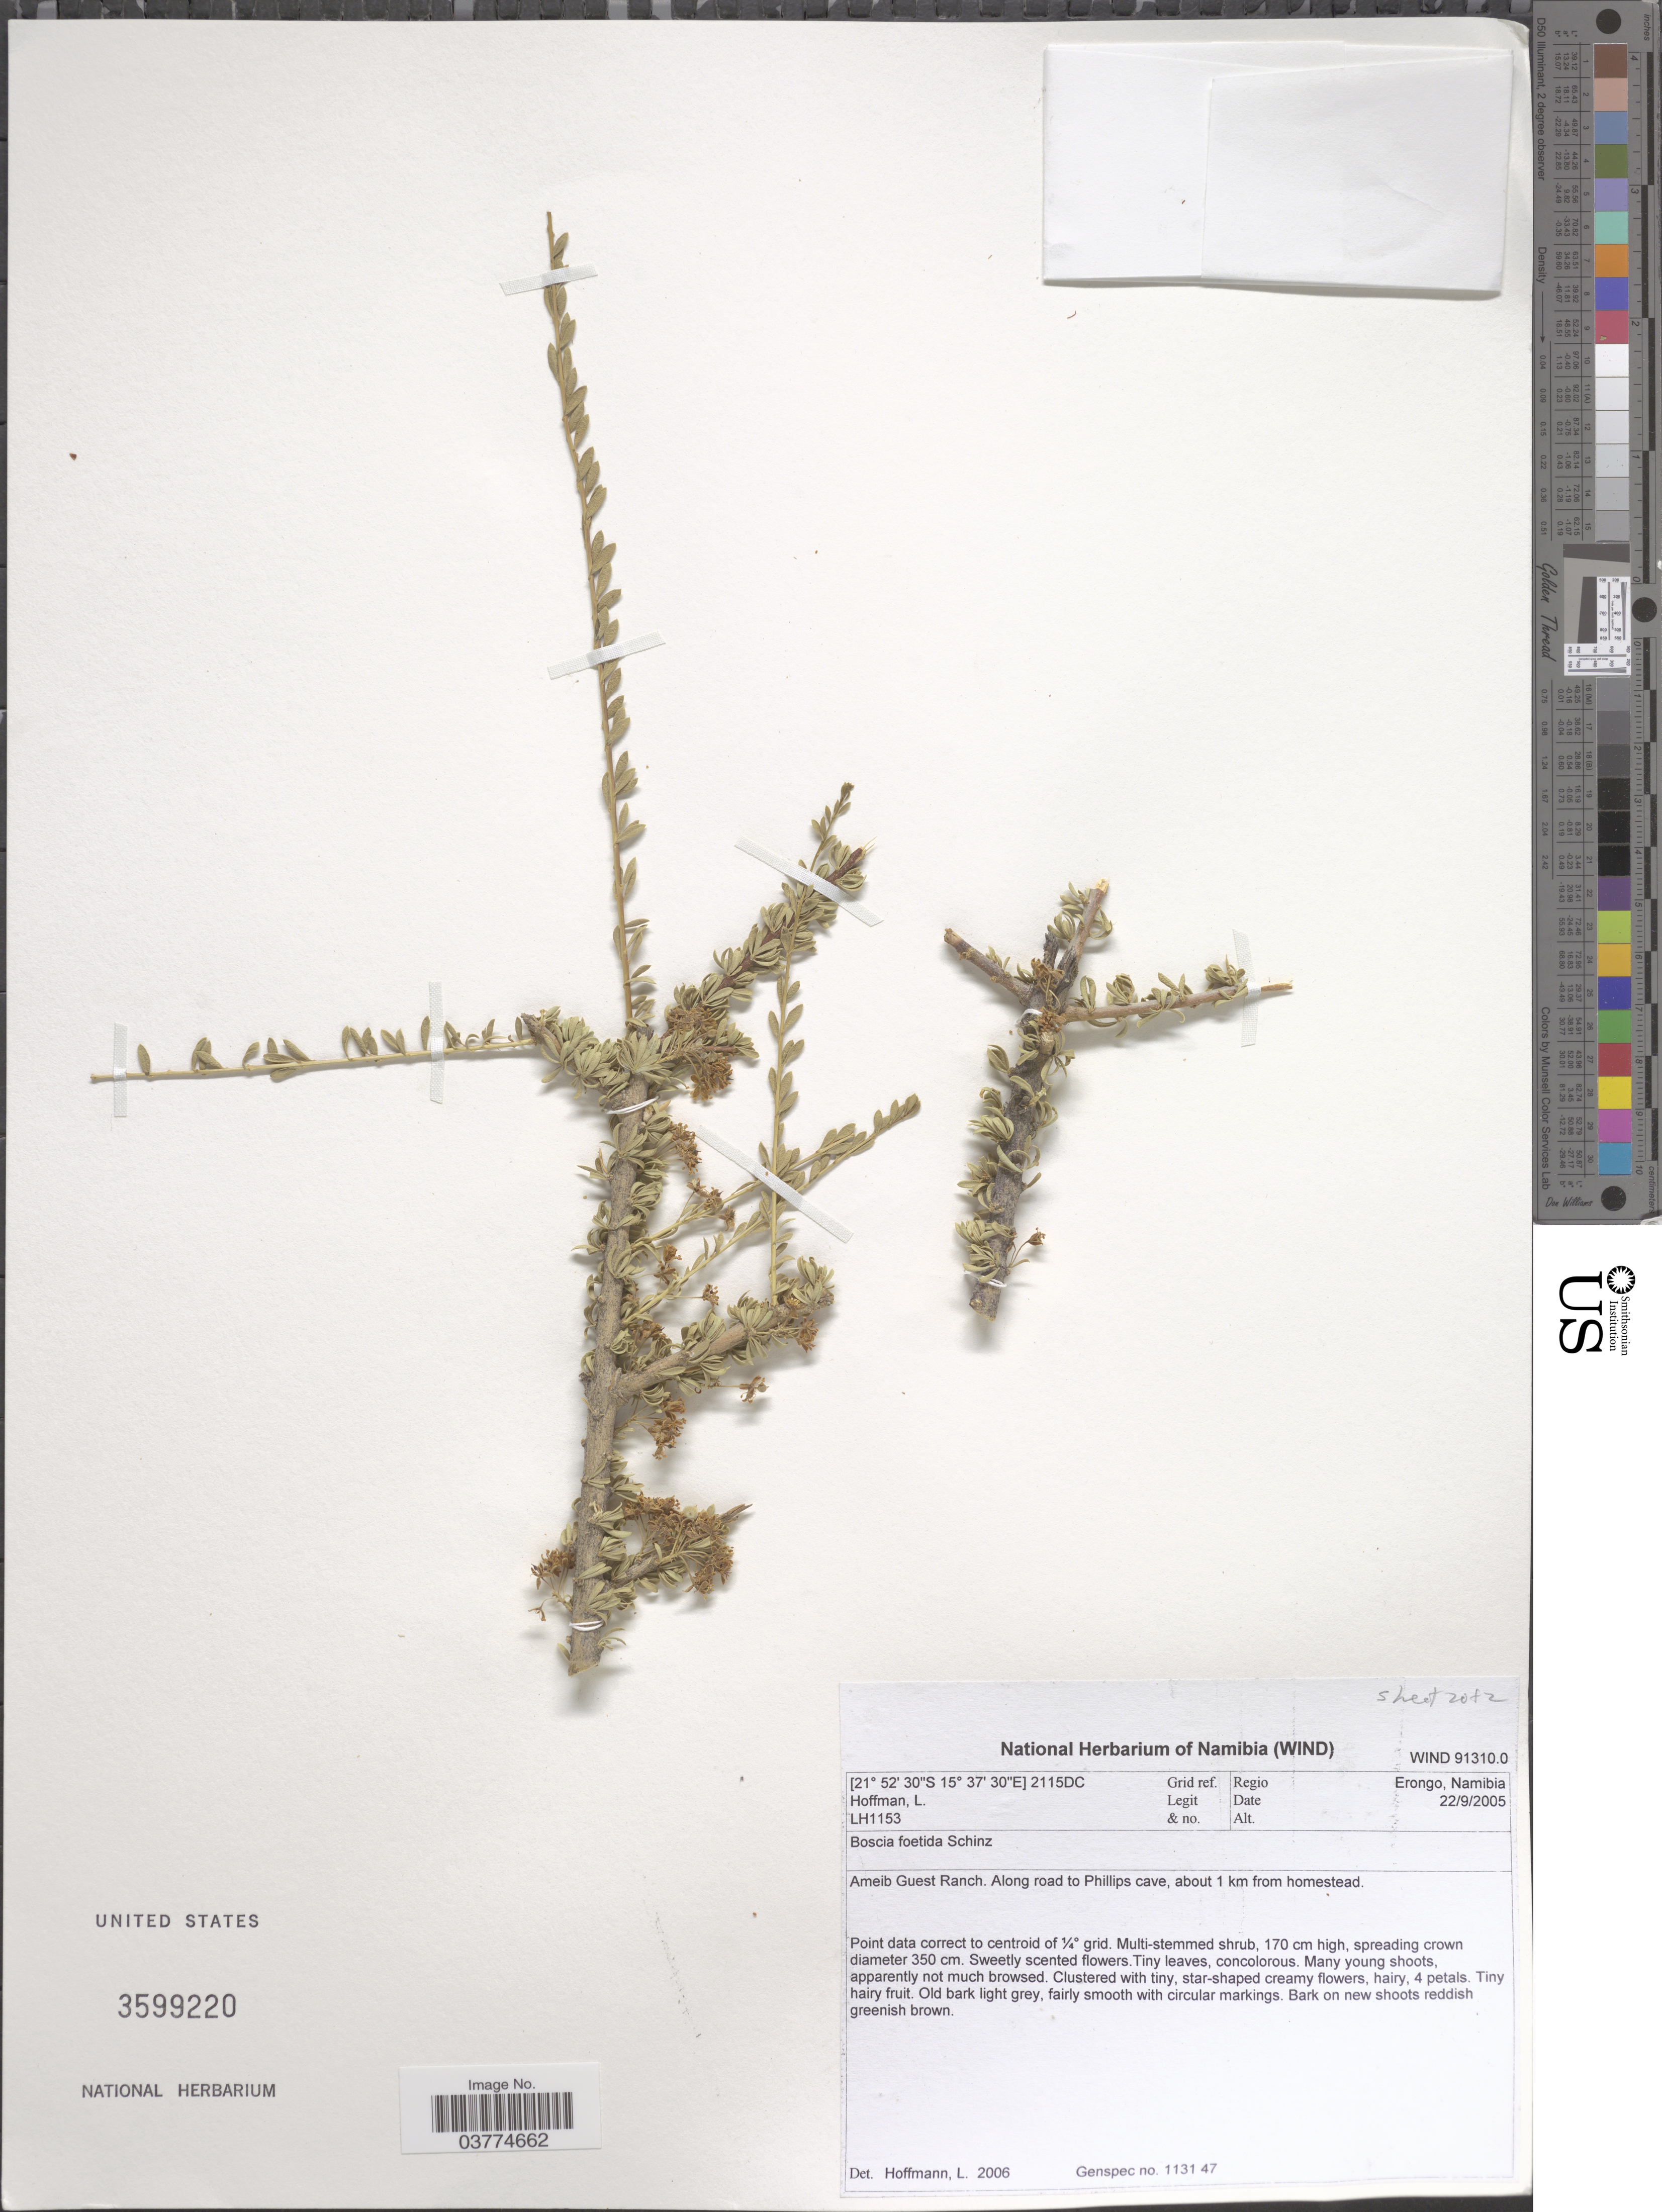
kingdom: Plantae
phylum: Tracheophyta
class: Magnoliopsida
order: Brassicales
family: Capparaceae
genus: Boscia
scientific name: Boscia foetida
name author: Schinz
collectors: L. R. Hoffman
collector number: LH1153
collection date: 2005-09-22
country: Namibia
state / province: Erongo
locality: Grid ref. 2115DC. Regio Erongo, Namibia. Ameib Guest Ranch. Along road to Phillips cave, about 1 km from homestead.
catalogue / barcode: US 3599220